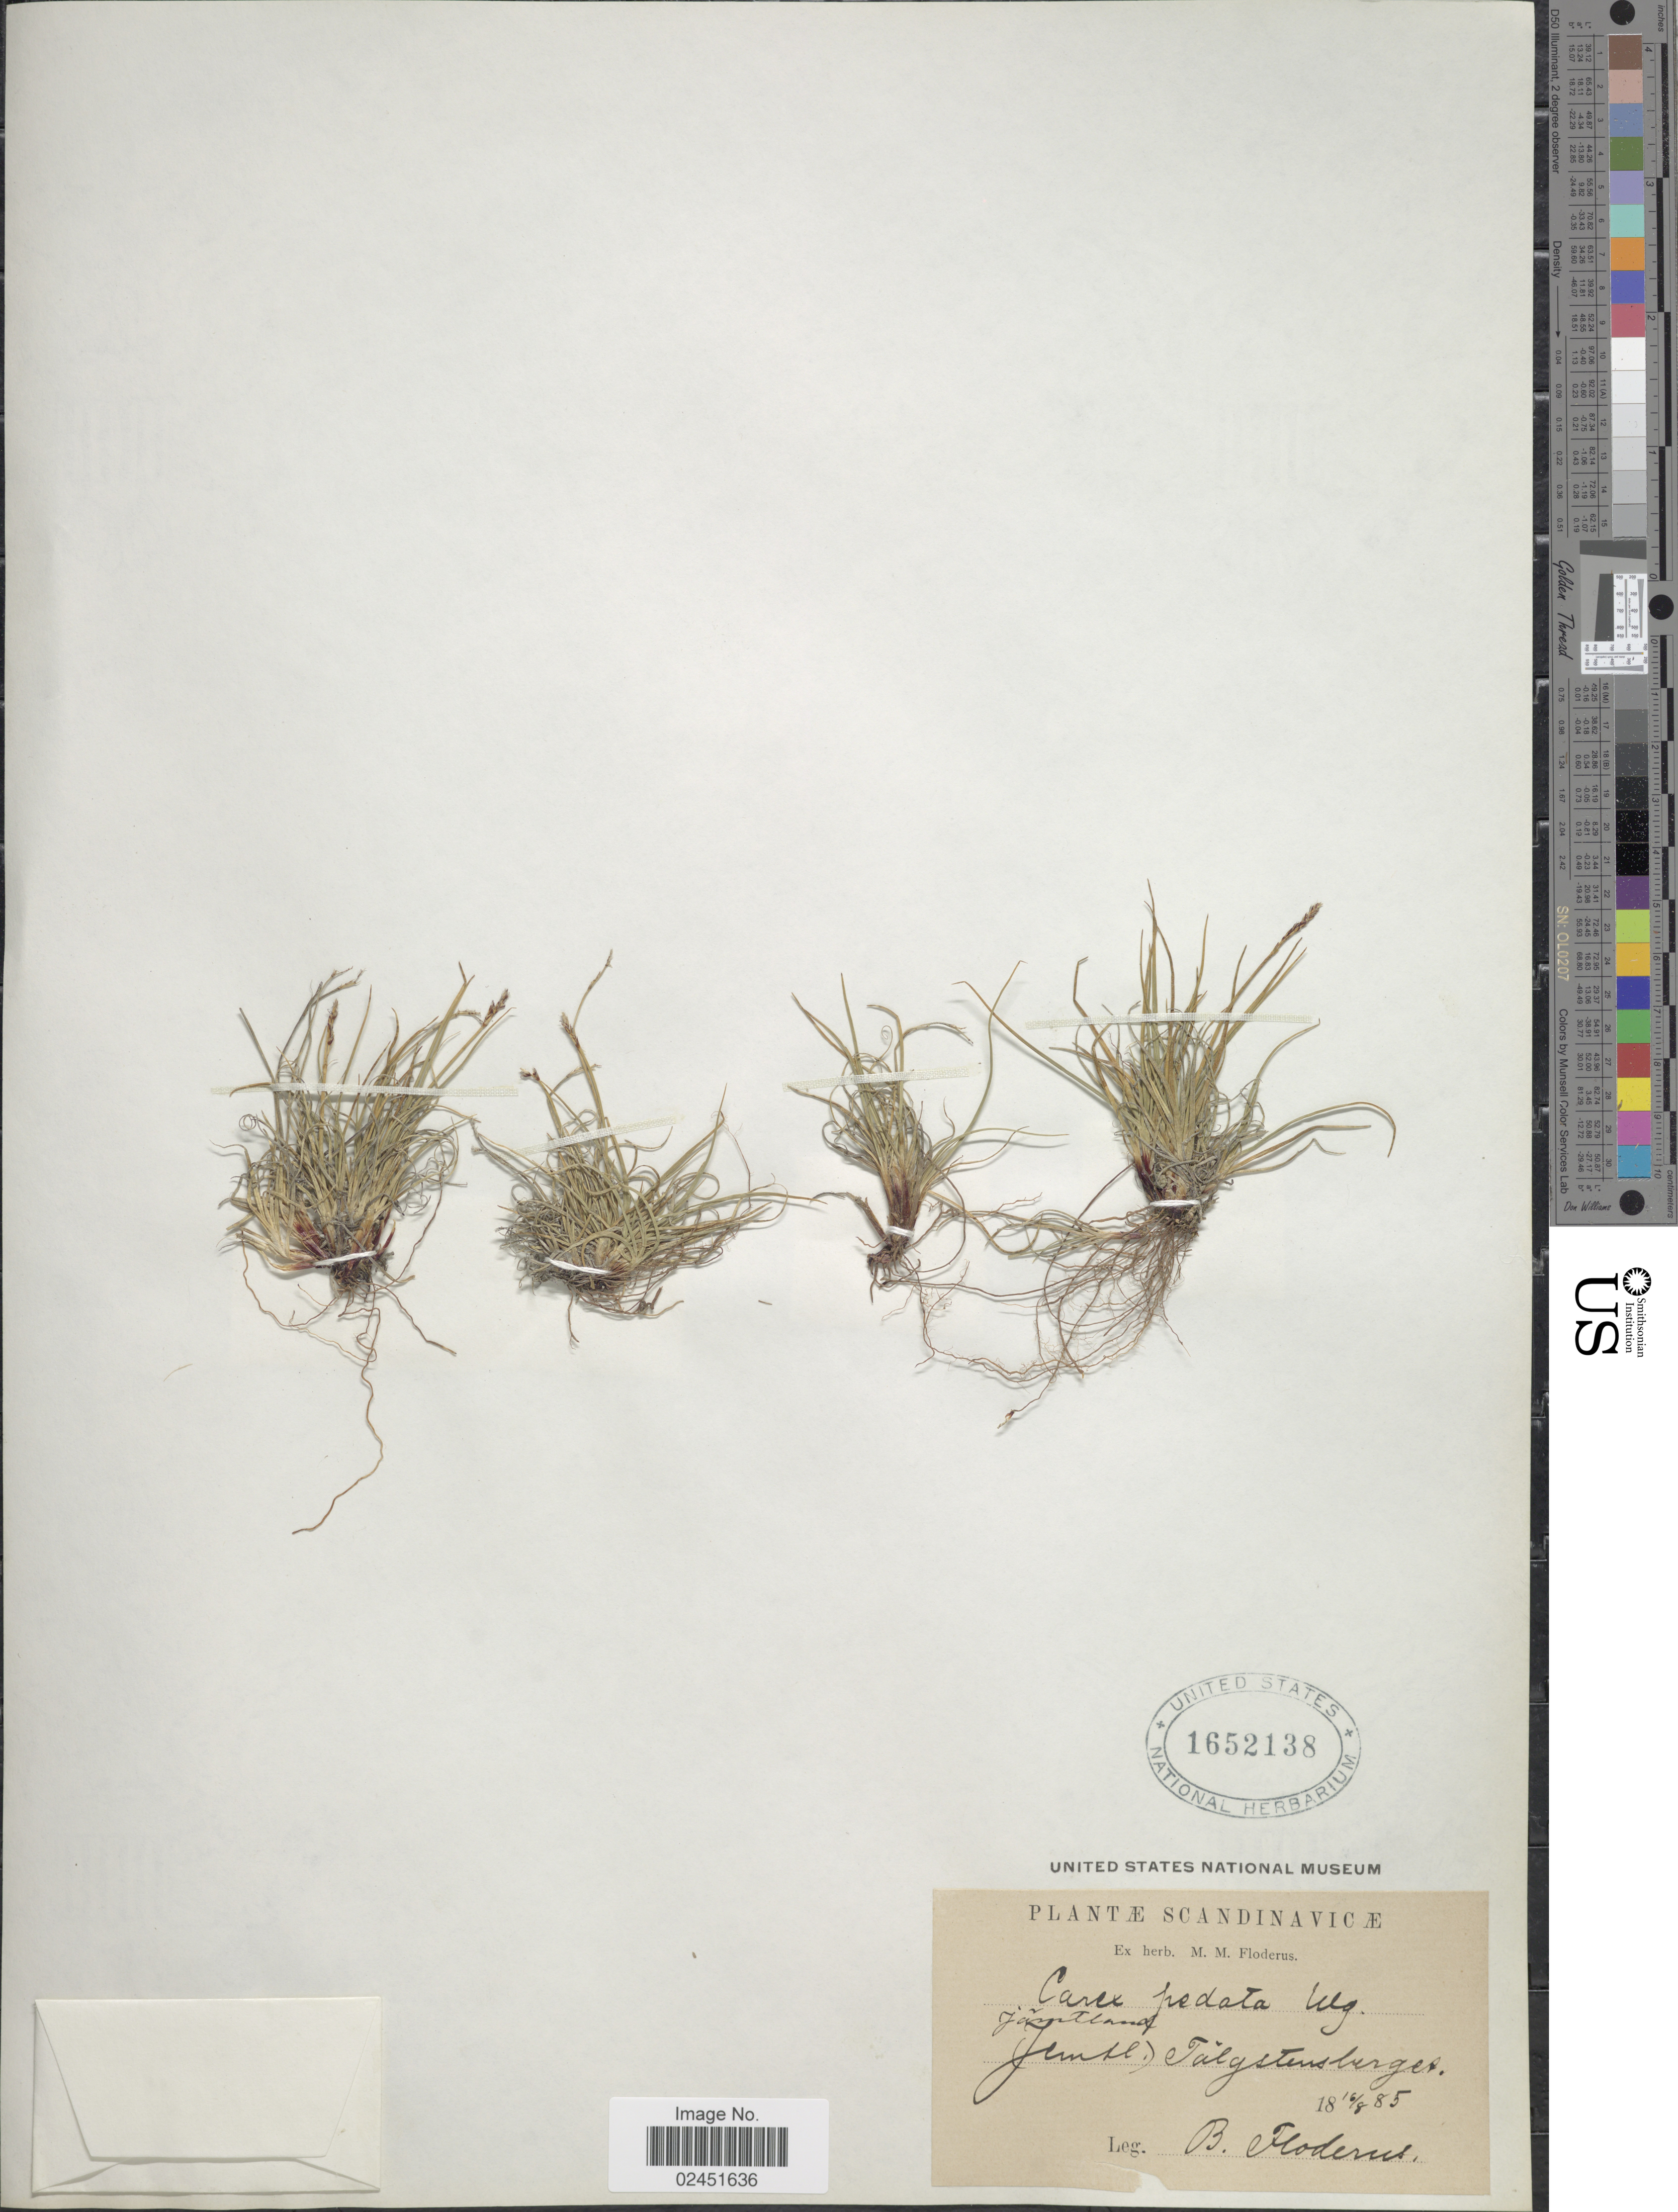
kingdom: Plantae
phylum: Tracheophyta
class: Liliopsida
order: Poales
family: Cyperaceae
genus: Carex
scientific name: Carex glacialis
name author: Mack.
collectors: B. G. O. Floderus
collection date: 1885-08-16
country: Sweden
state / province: Jämtland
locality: Scandinavicae. (Jemtl.) Talgstensberget [interpreted]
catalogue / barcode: US 1652138